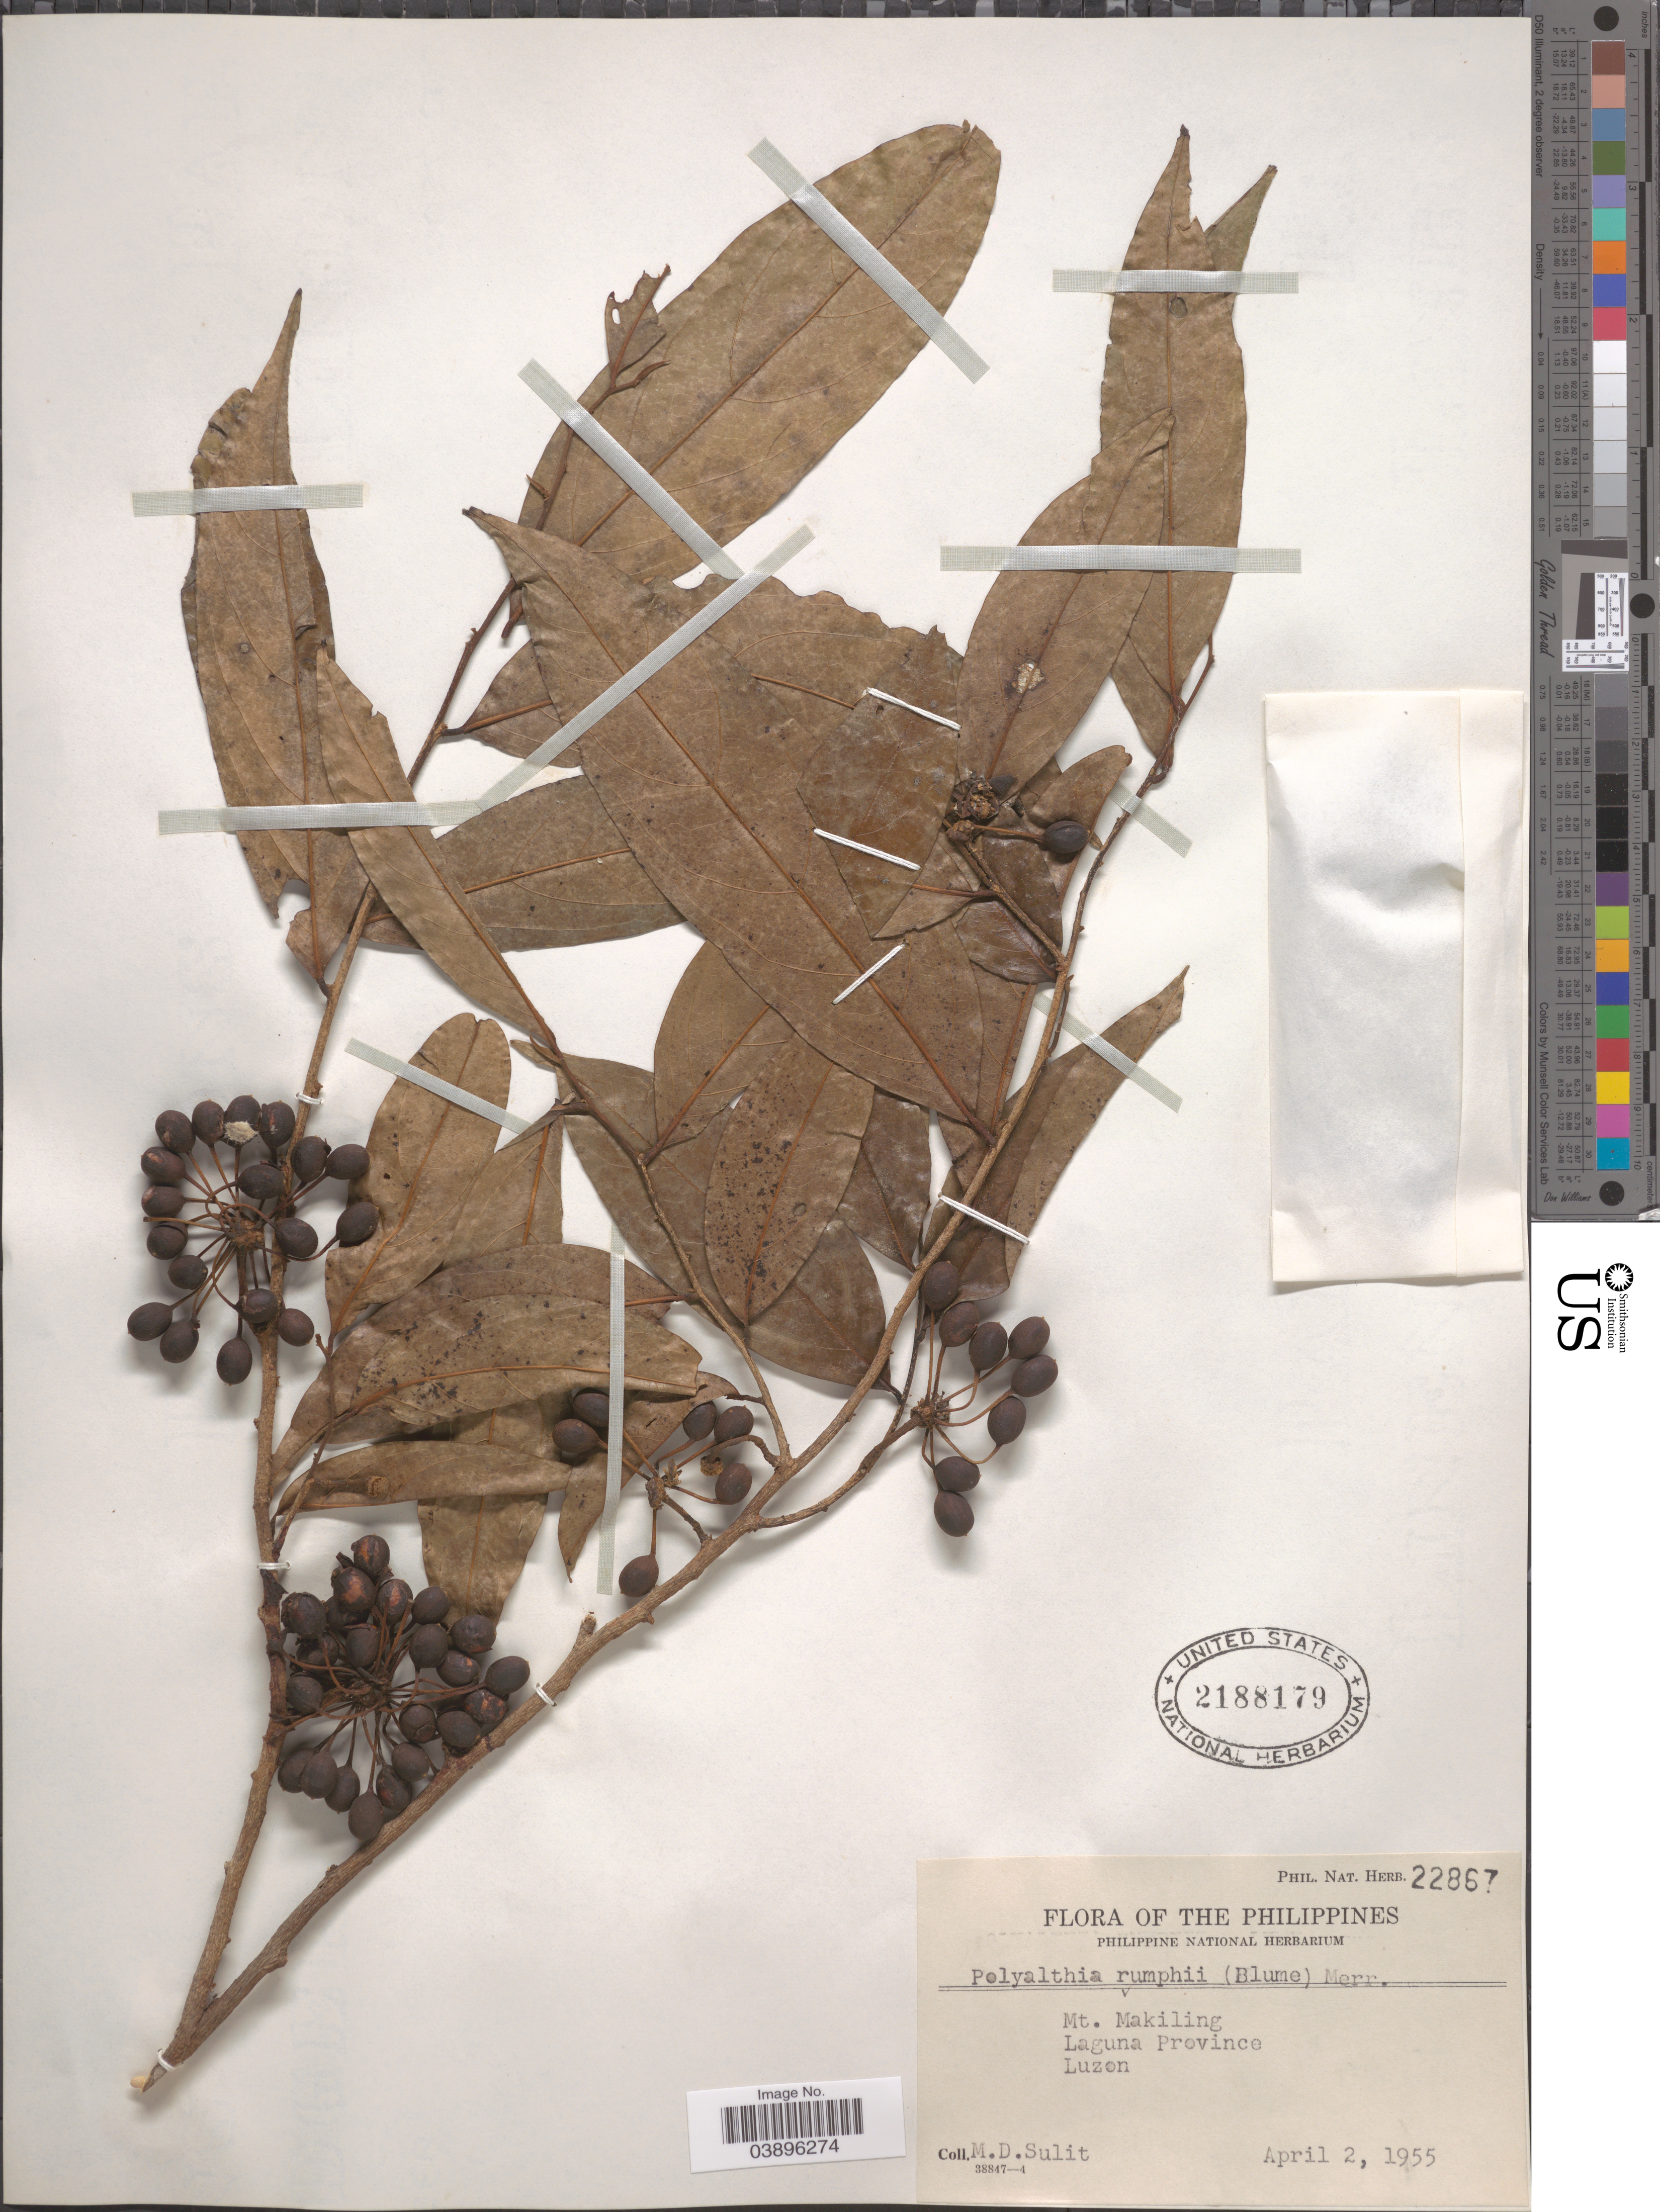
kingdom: Plantae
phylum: Tracheophyta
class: Magnoliopsida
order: Magnoliales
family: Annonaceae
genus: Polyalthia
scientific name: Polyalthia rumphii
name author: (Blume ex Hensch.) Merr.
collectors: M. Sulit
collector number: Phil.Nat.Herb.22867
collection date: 1955-04-02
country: Philippines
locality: Mt. Makiling. Laguna Province. Luzon.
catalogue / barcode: US 2188179